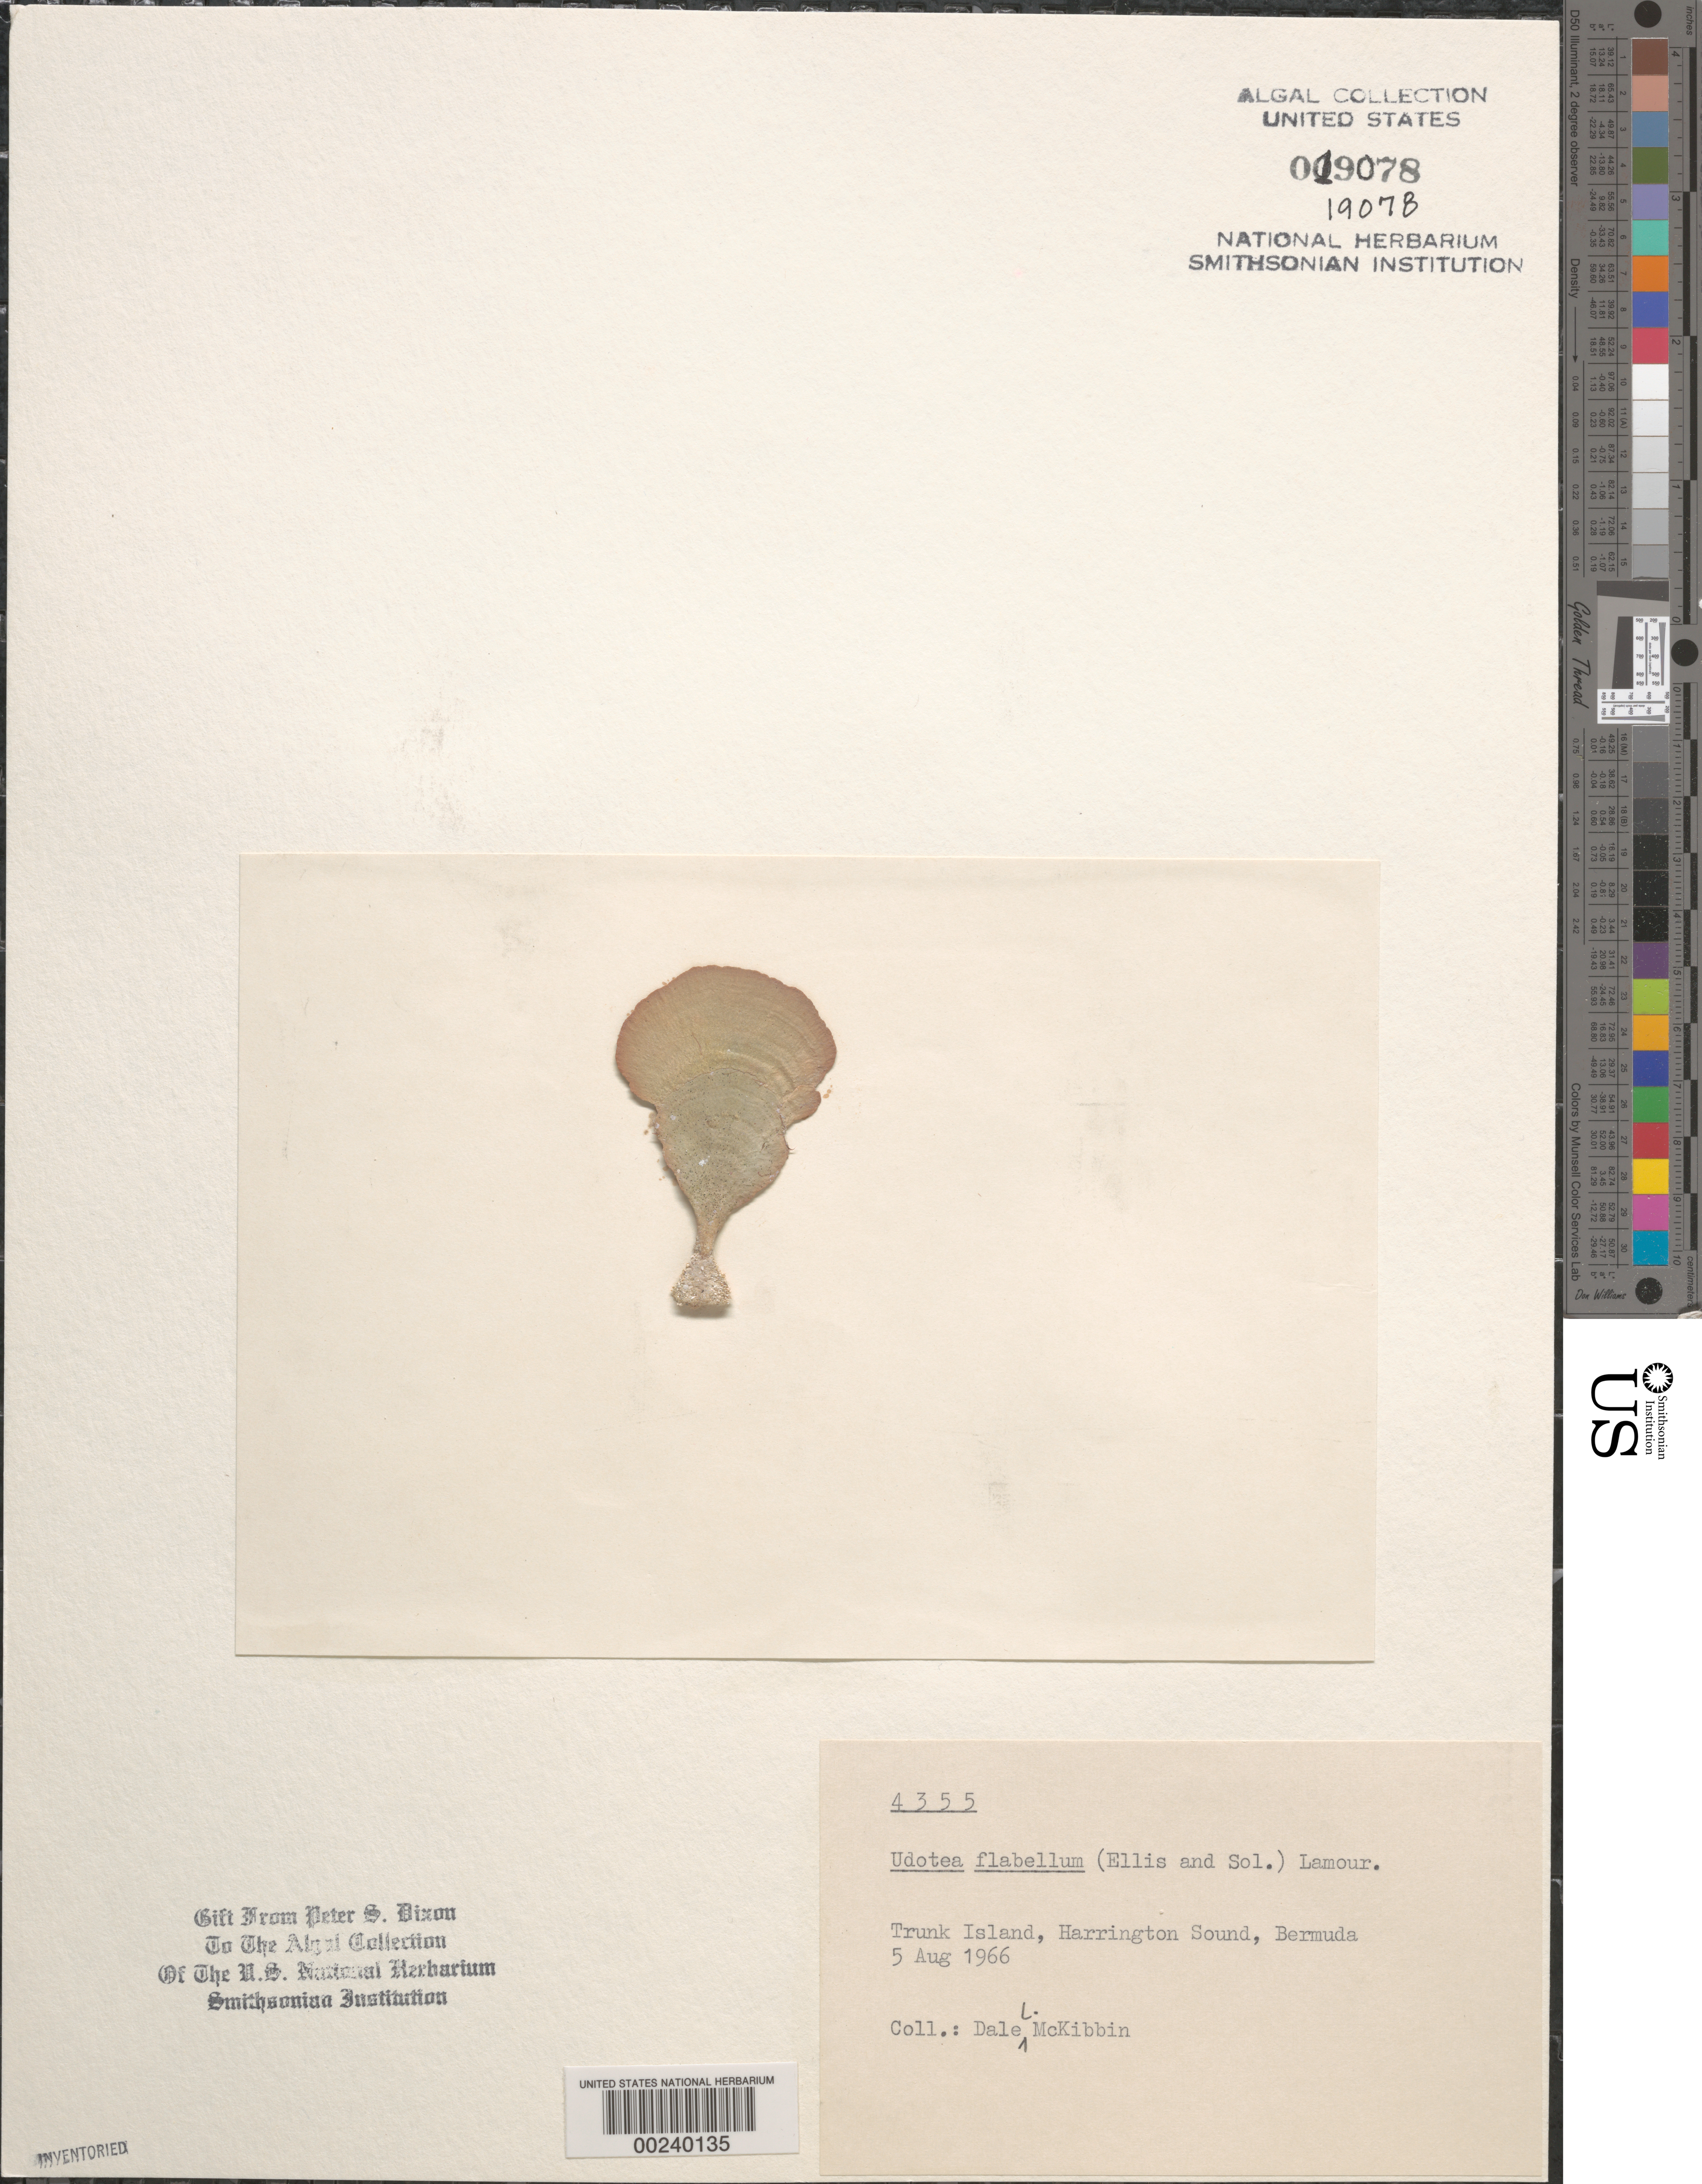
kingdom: Plantae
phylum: Chlorophyta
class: Ulvophyceae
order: Bryopsidales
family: Udoteaceae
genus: Udotea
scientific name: Udotea flabellum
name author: (J. Ellis & Sol.) M. Howe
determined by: Dixon, P. S.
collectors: D. Mckibbin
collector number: PSD 4355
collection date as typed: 05 Aug 1966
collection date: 1966-08-05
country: Bermuda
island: Bermuda Island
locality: Trunk Island, Harrington Sound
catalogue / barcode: US 19078